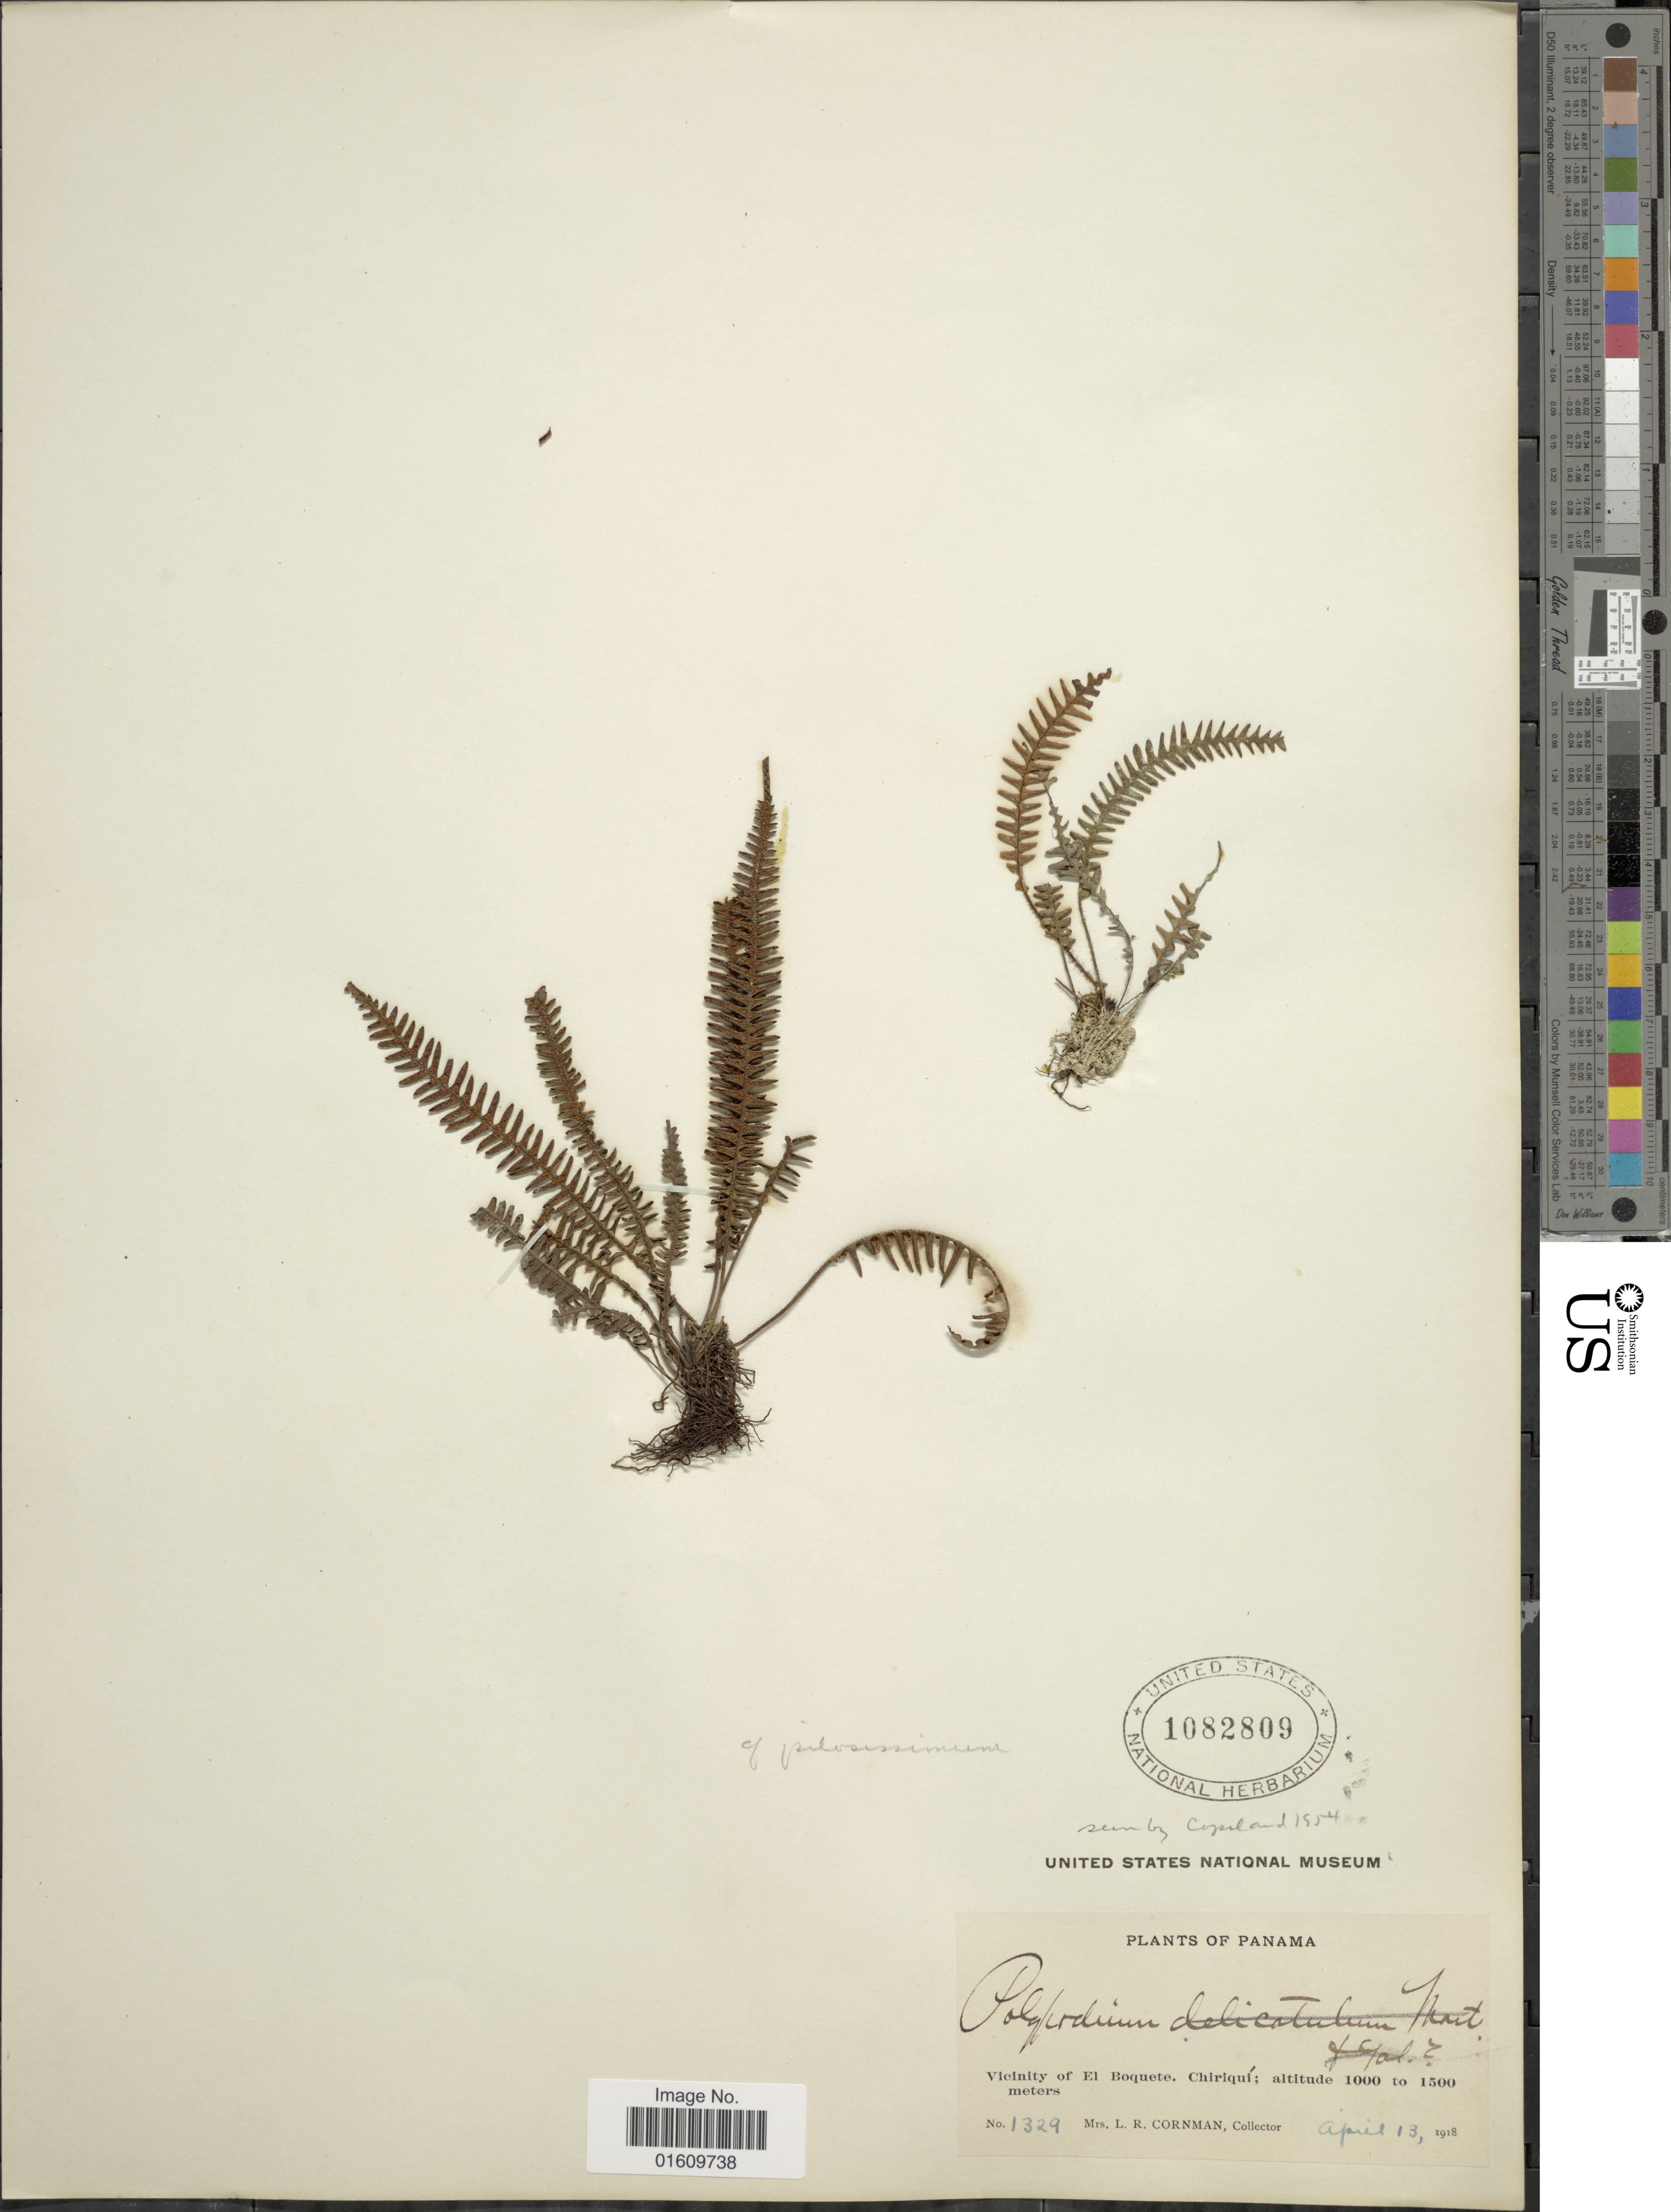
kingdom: Plantae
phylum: Tracheophyta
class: Polypodiopsida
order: Polypodiales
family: Polypodiaceae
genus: Melpomene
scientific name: Melpomene xiphopteroides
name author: (Liebm.) A.R. Sm. & R.C. Moran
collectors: L. Cornman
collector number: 1329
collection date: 1918-04-13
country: Panama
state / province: Chiriqui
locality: Vicinity of El Boquete, Chirqui.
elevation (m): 1000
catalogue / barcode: US 1082809